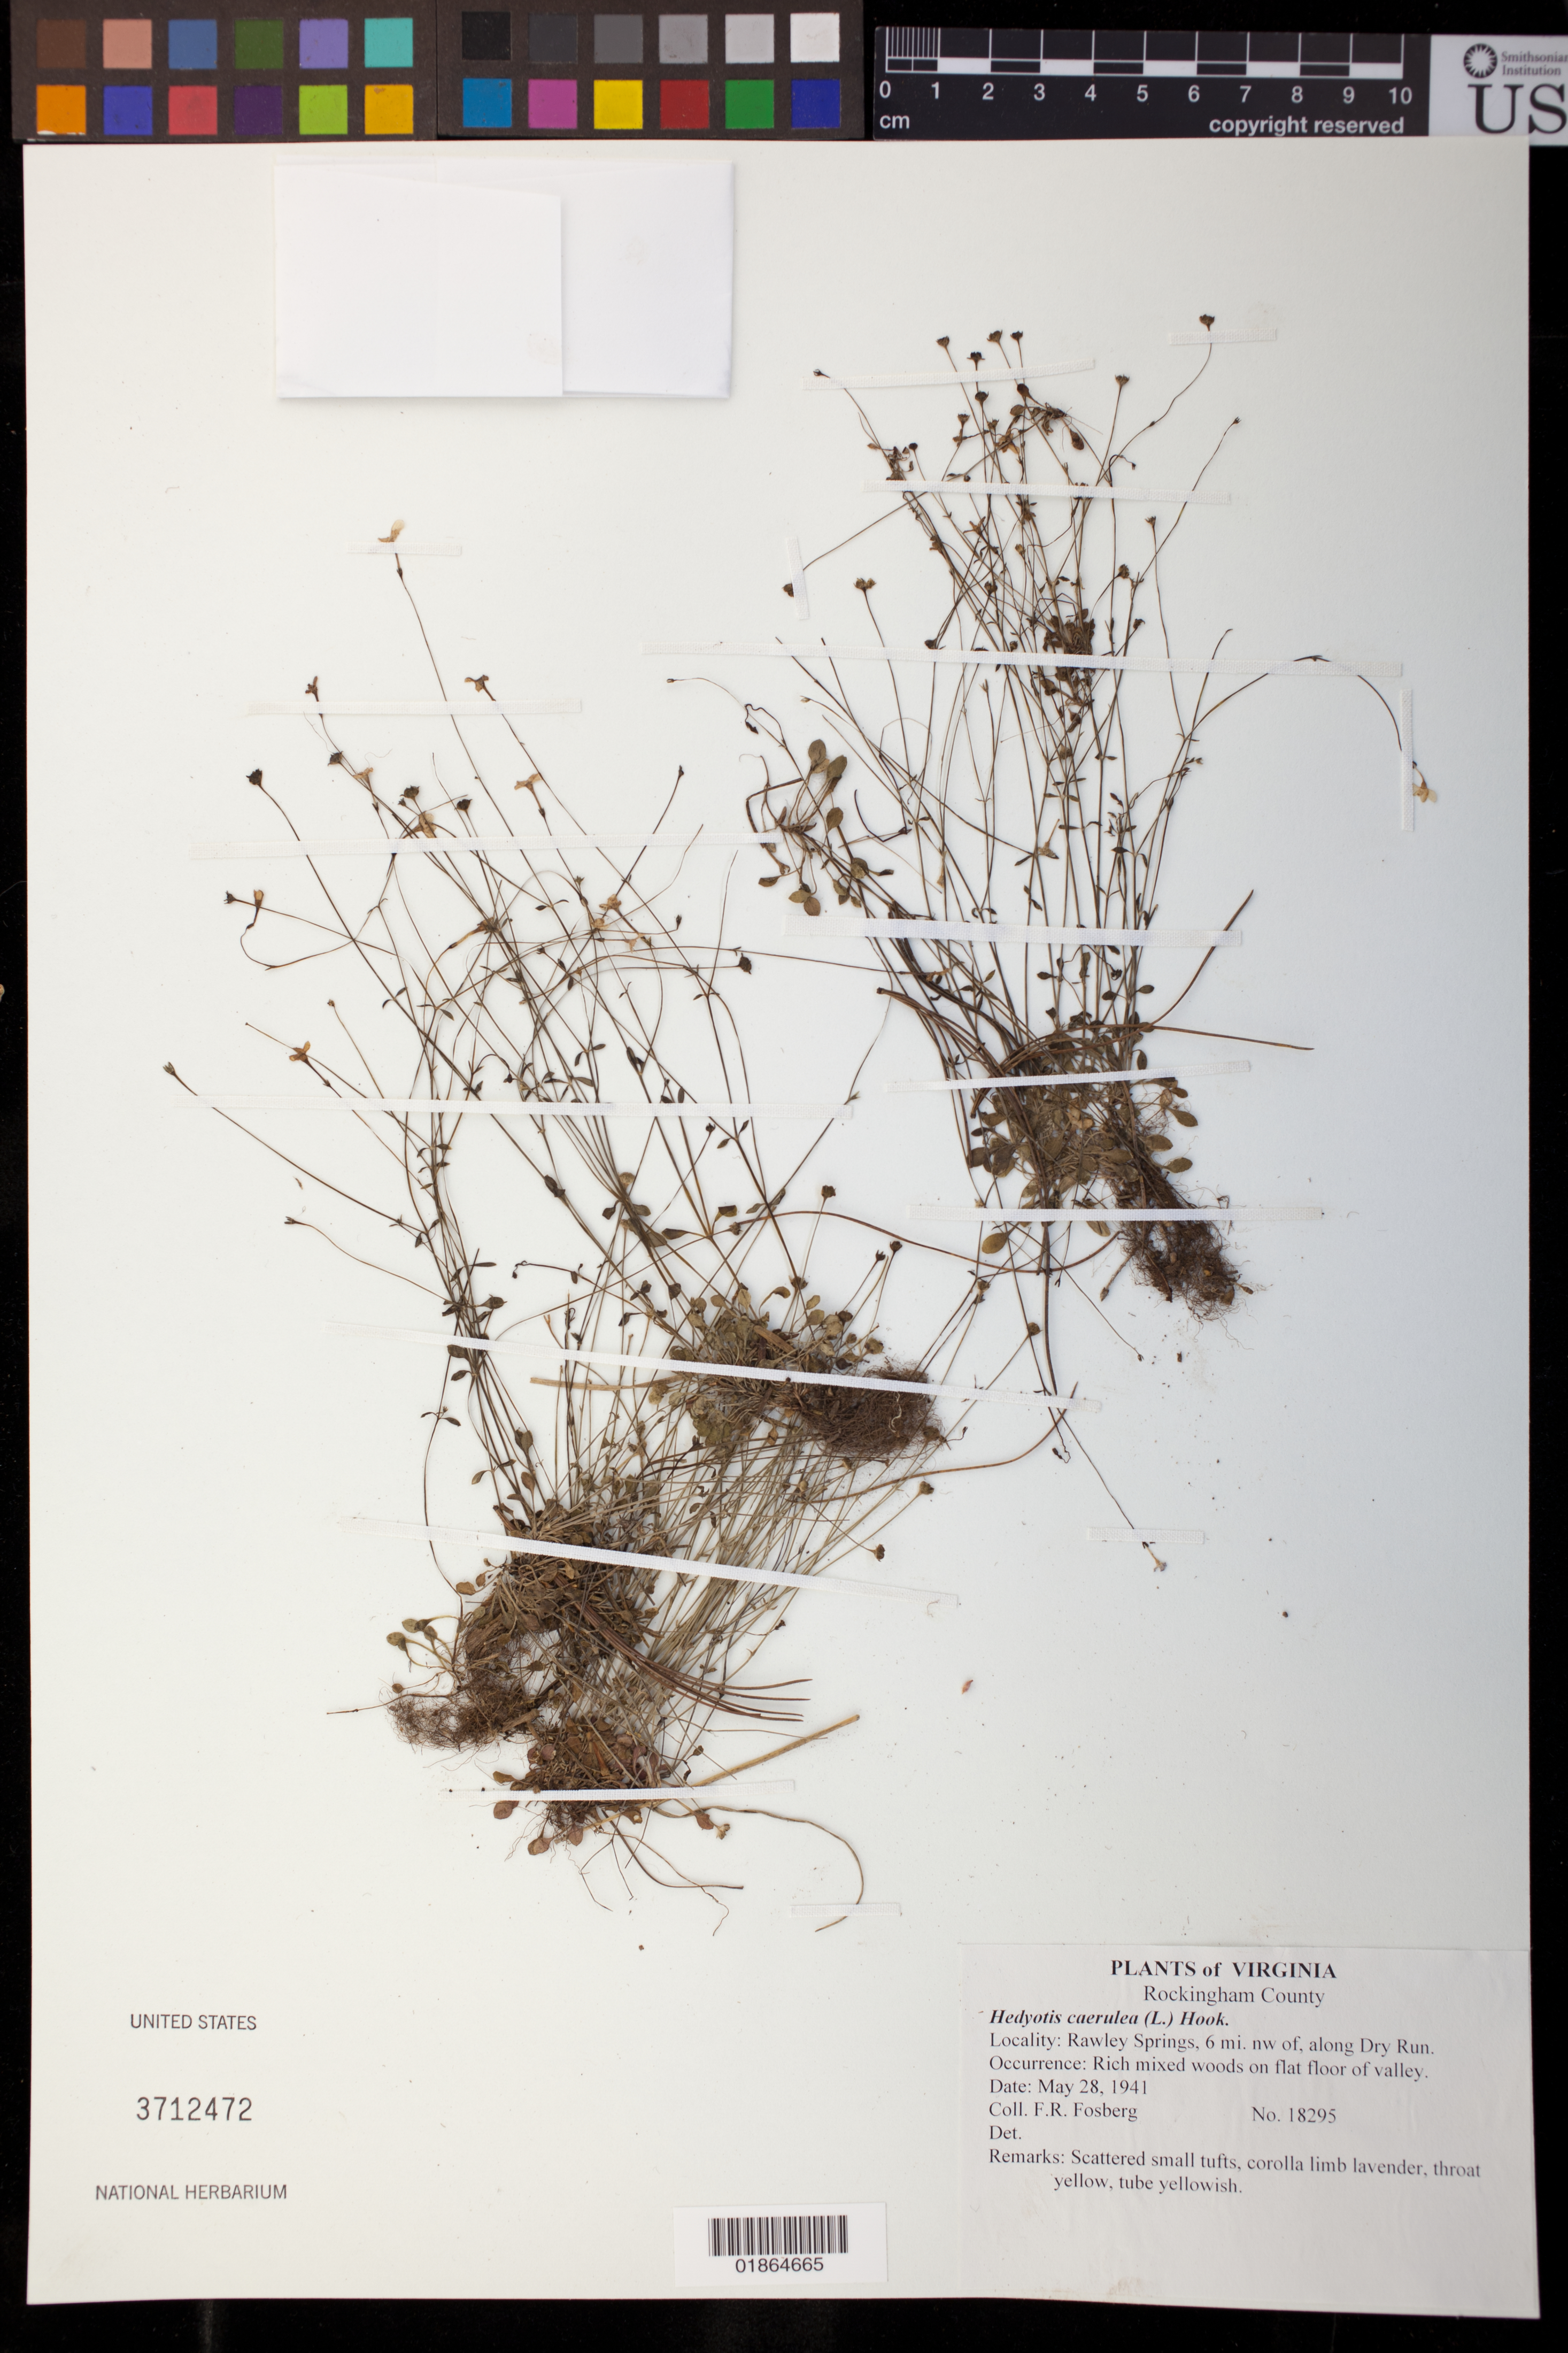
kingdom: Plantae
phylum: Tracheophyta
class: Magnoliopsida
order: Gentianales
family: Rubiaceae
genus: Hedyotis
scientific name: Hedyotis caerulea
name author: (L.) Hook.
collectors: F. R. Fosberg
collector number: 18295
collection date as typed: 28 May 1941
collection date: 1941-05-28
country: United States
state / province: Virginia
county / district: Rockingham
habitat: Rich mixed woods on flat floor of valley.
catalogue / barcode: US 3712472